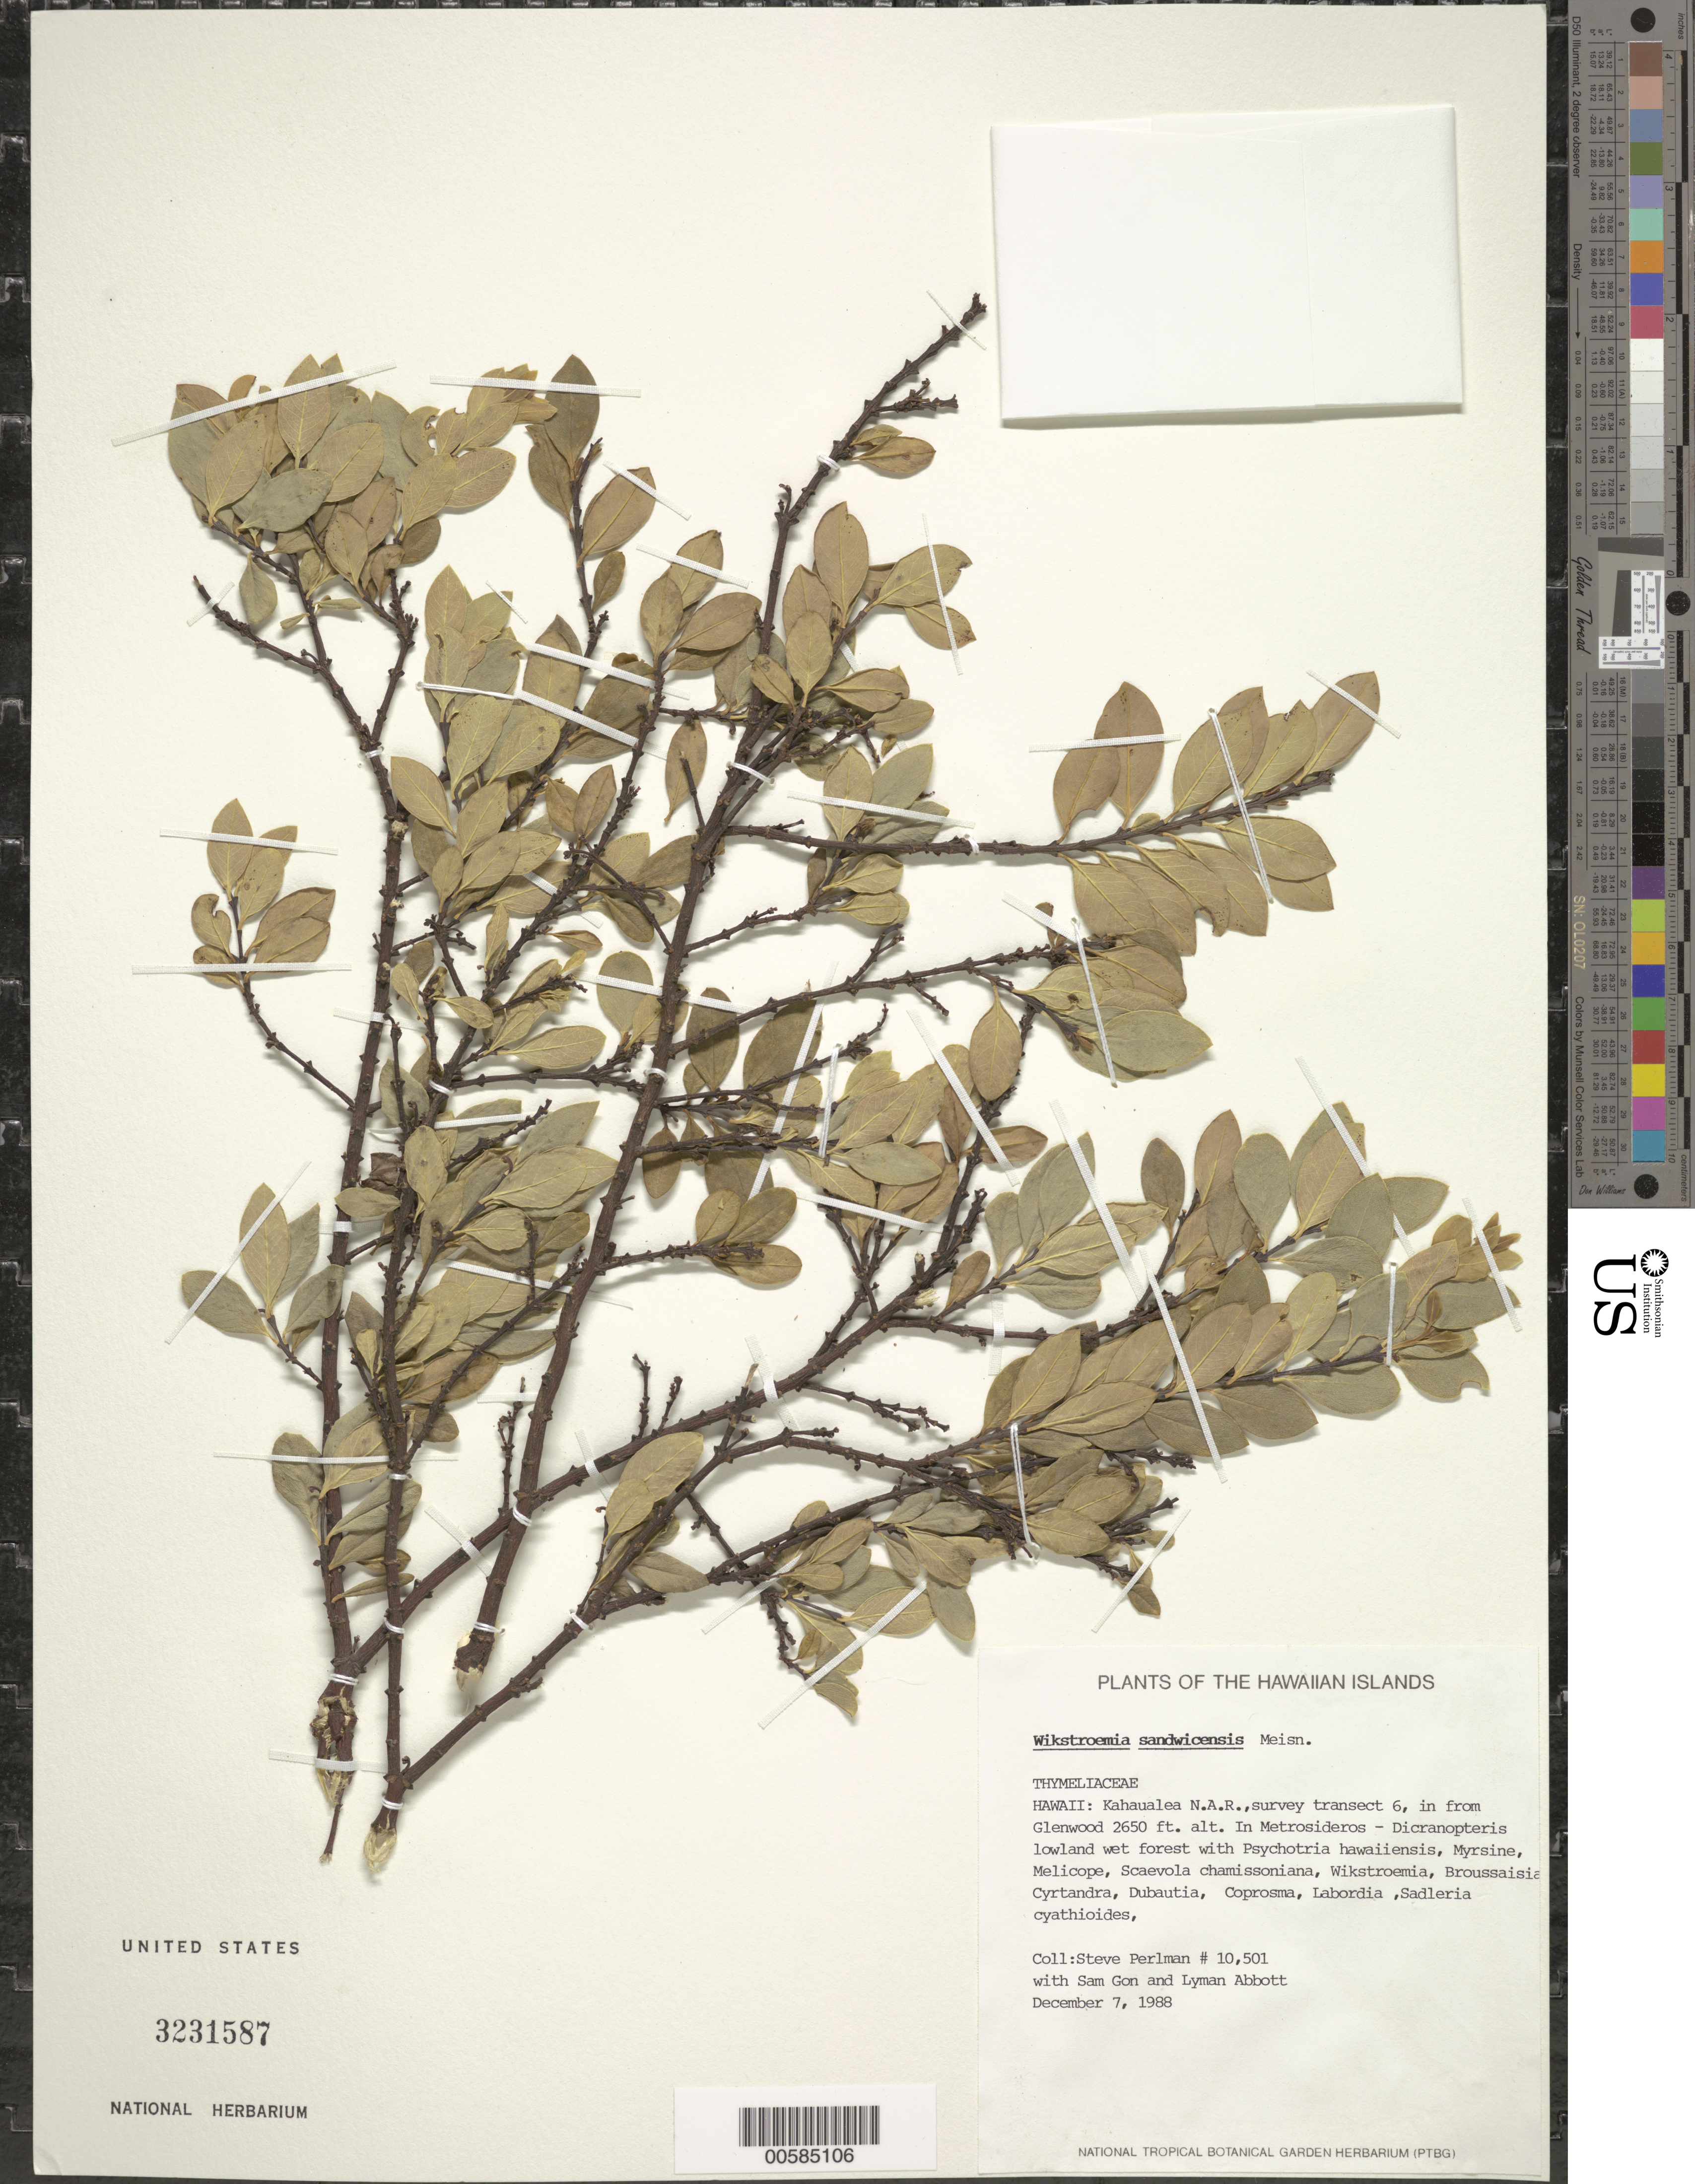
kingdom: Plantae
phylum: Tracheophyta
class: Magnoliopsida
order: Malvales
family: Thymelaeaceae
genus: Wikstroemia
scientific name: Wikstroemia sandwicensis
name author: Meisn.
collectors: S. P. Perlman, S. Gon & L. Abbott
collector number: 10501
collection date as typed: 7 Dec 1988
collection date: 1988-12-07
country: United States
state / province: Hawaii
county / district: Hawaii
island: Hawaii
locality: Kahaualea N.A.R., survey transect 6, in from Glenwood.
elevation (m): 808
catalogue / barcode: US 3231587